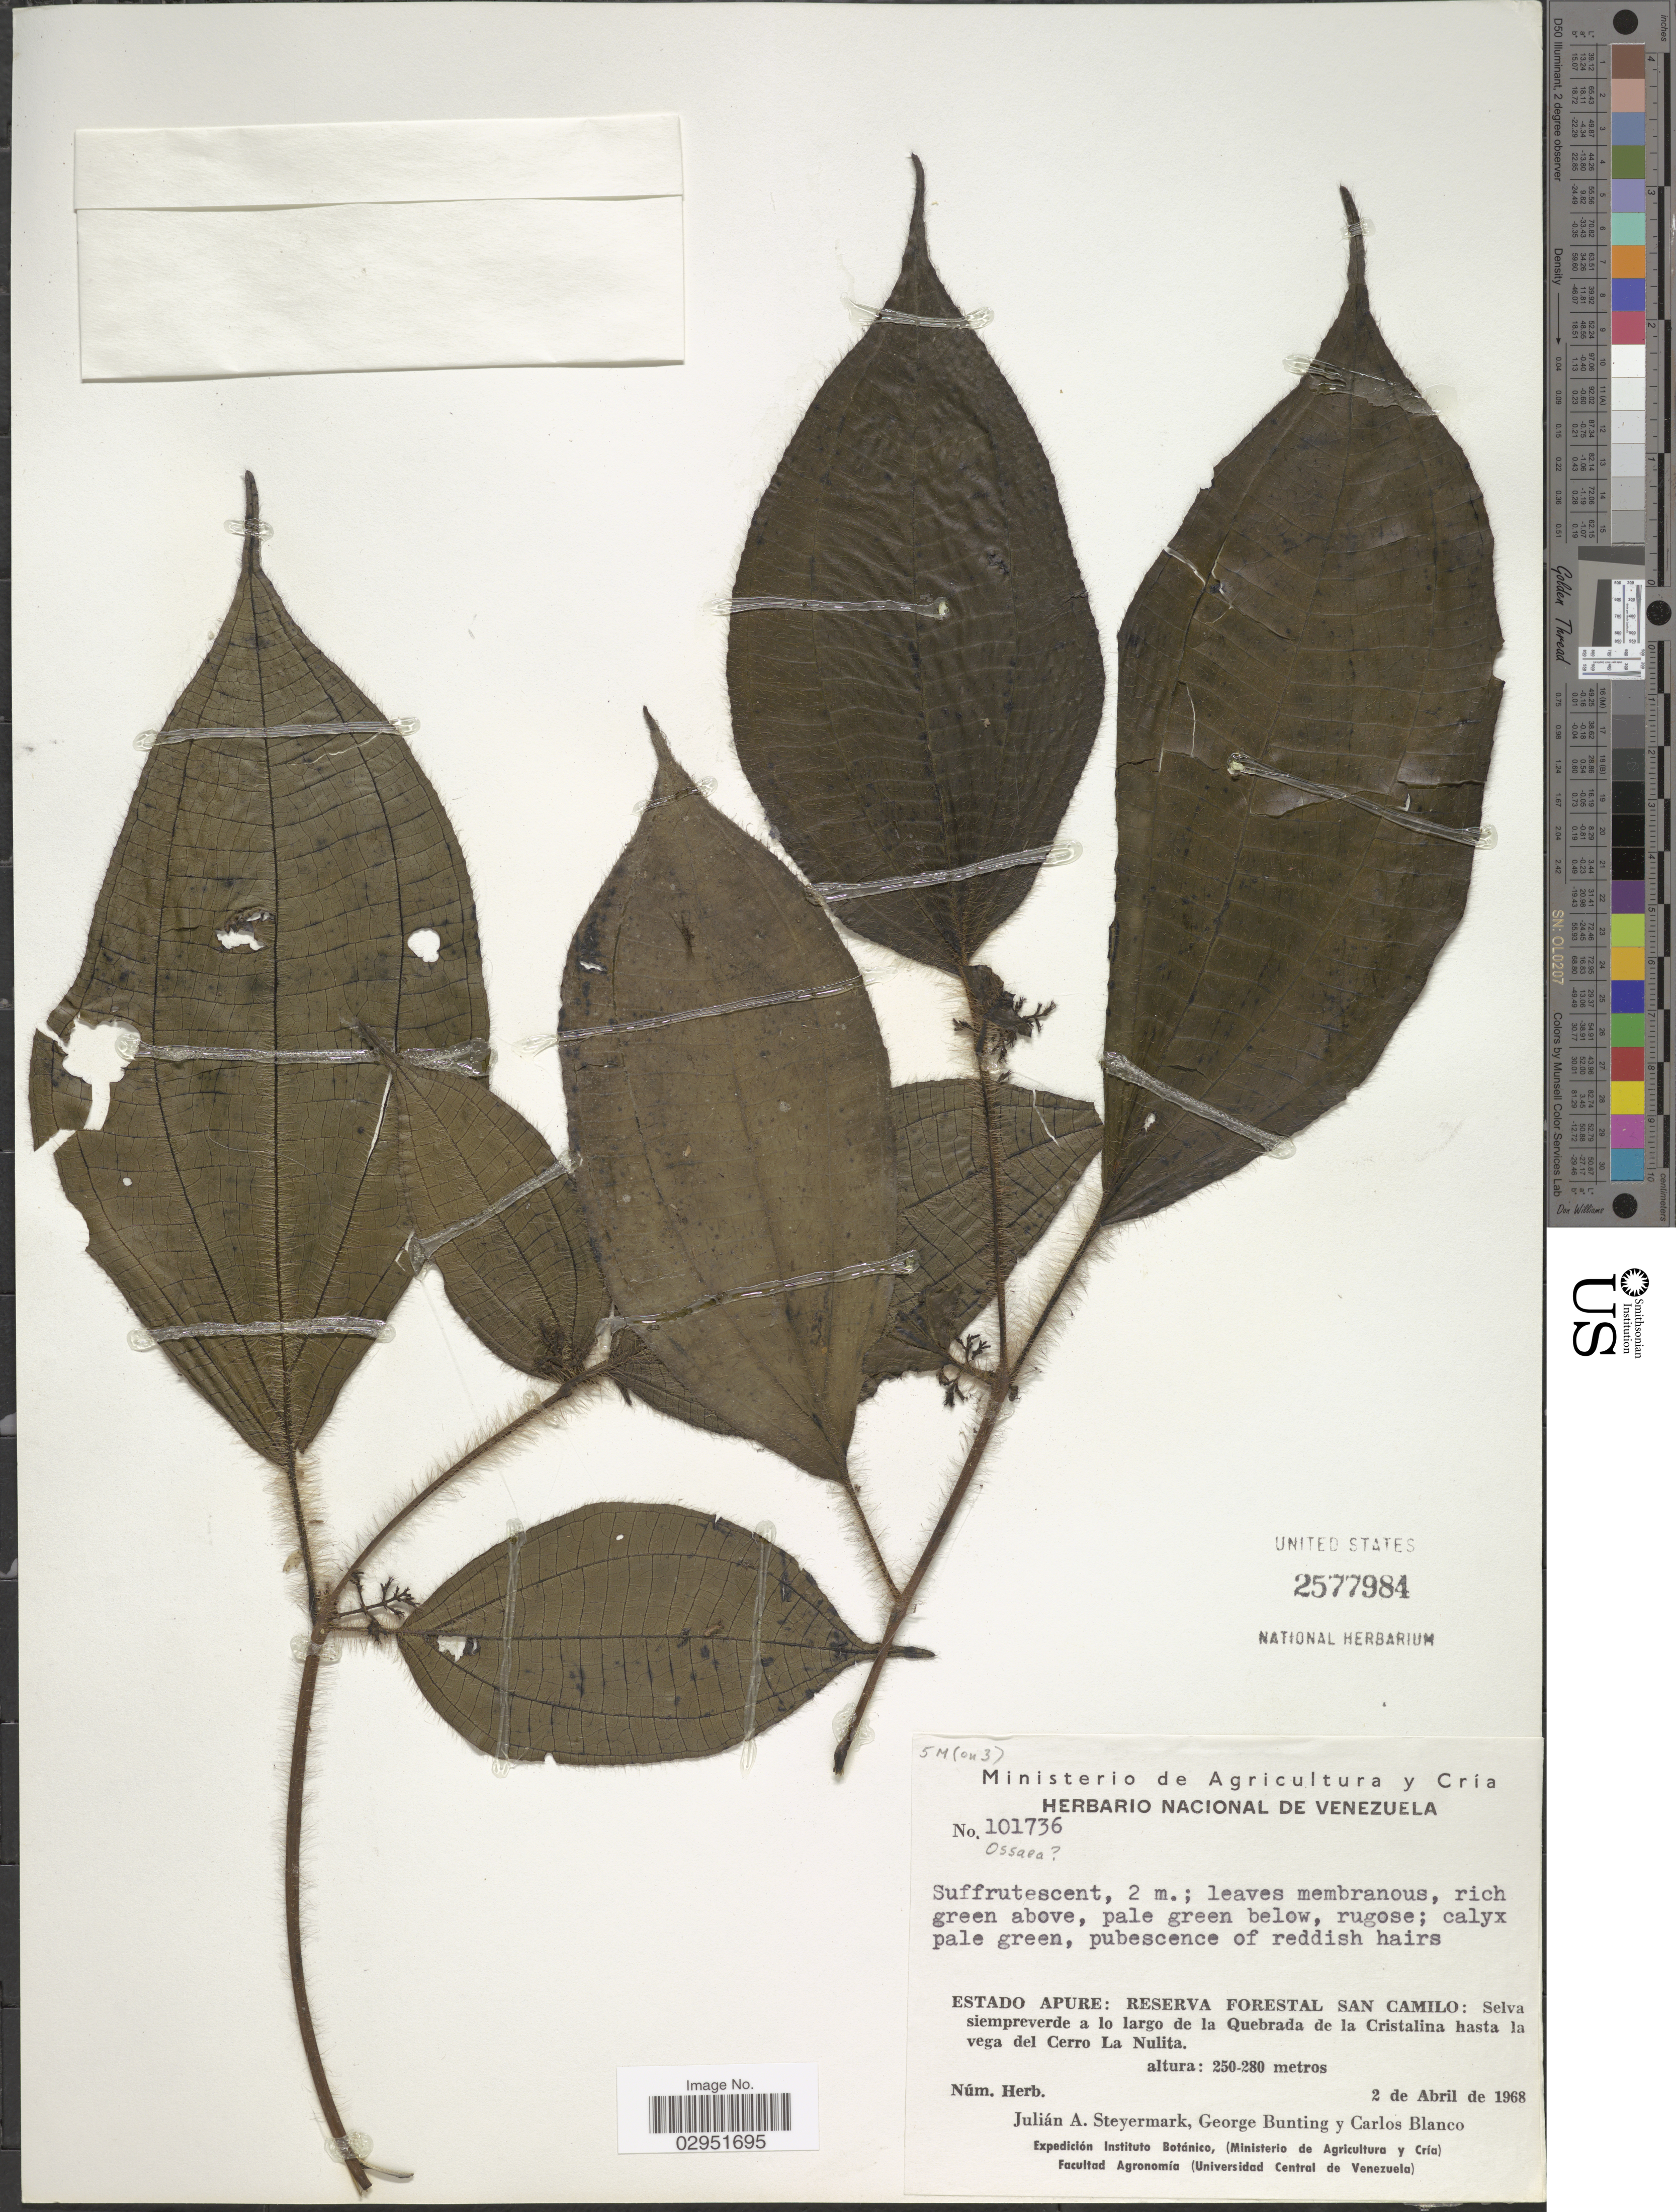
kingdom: Plantae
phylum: Tracheophyta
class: Magnoliopsida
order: Myrtales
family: Melastomataceae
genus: Ossaea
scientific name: Ossaea sp.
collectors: J. Steyermark, G. S. Bunting & C. Blanco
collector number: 101736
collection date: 1968-04-02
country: Venezuela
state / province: Apure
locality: Estado Apure: Reserva Forestal San Camilo: Selva siempreverde a lo largo de la Quebrada de la Cristalina hasta la vega del Cerro La Nulita.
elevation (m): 250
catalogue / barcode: US 2577984